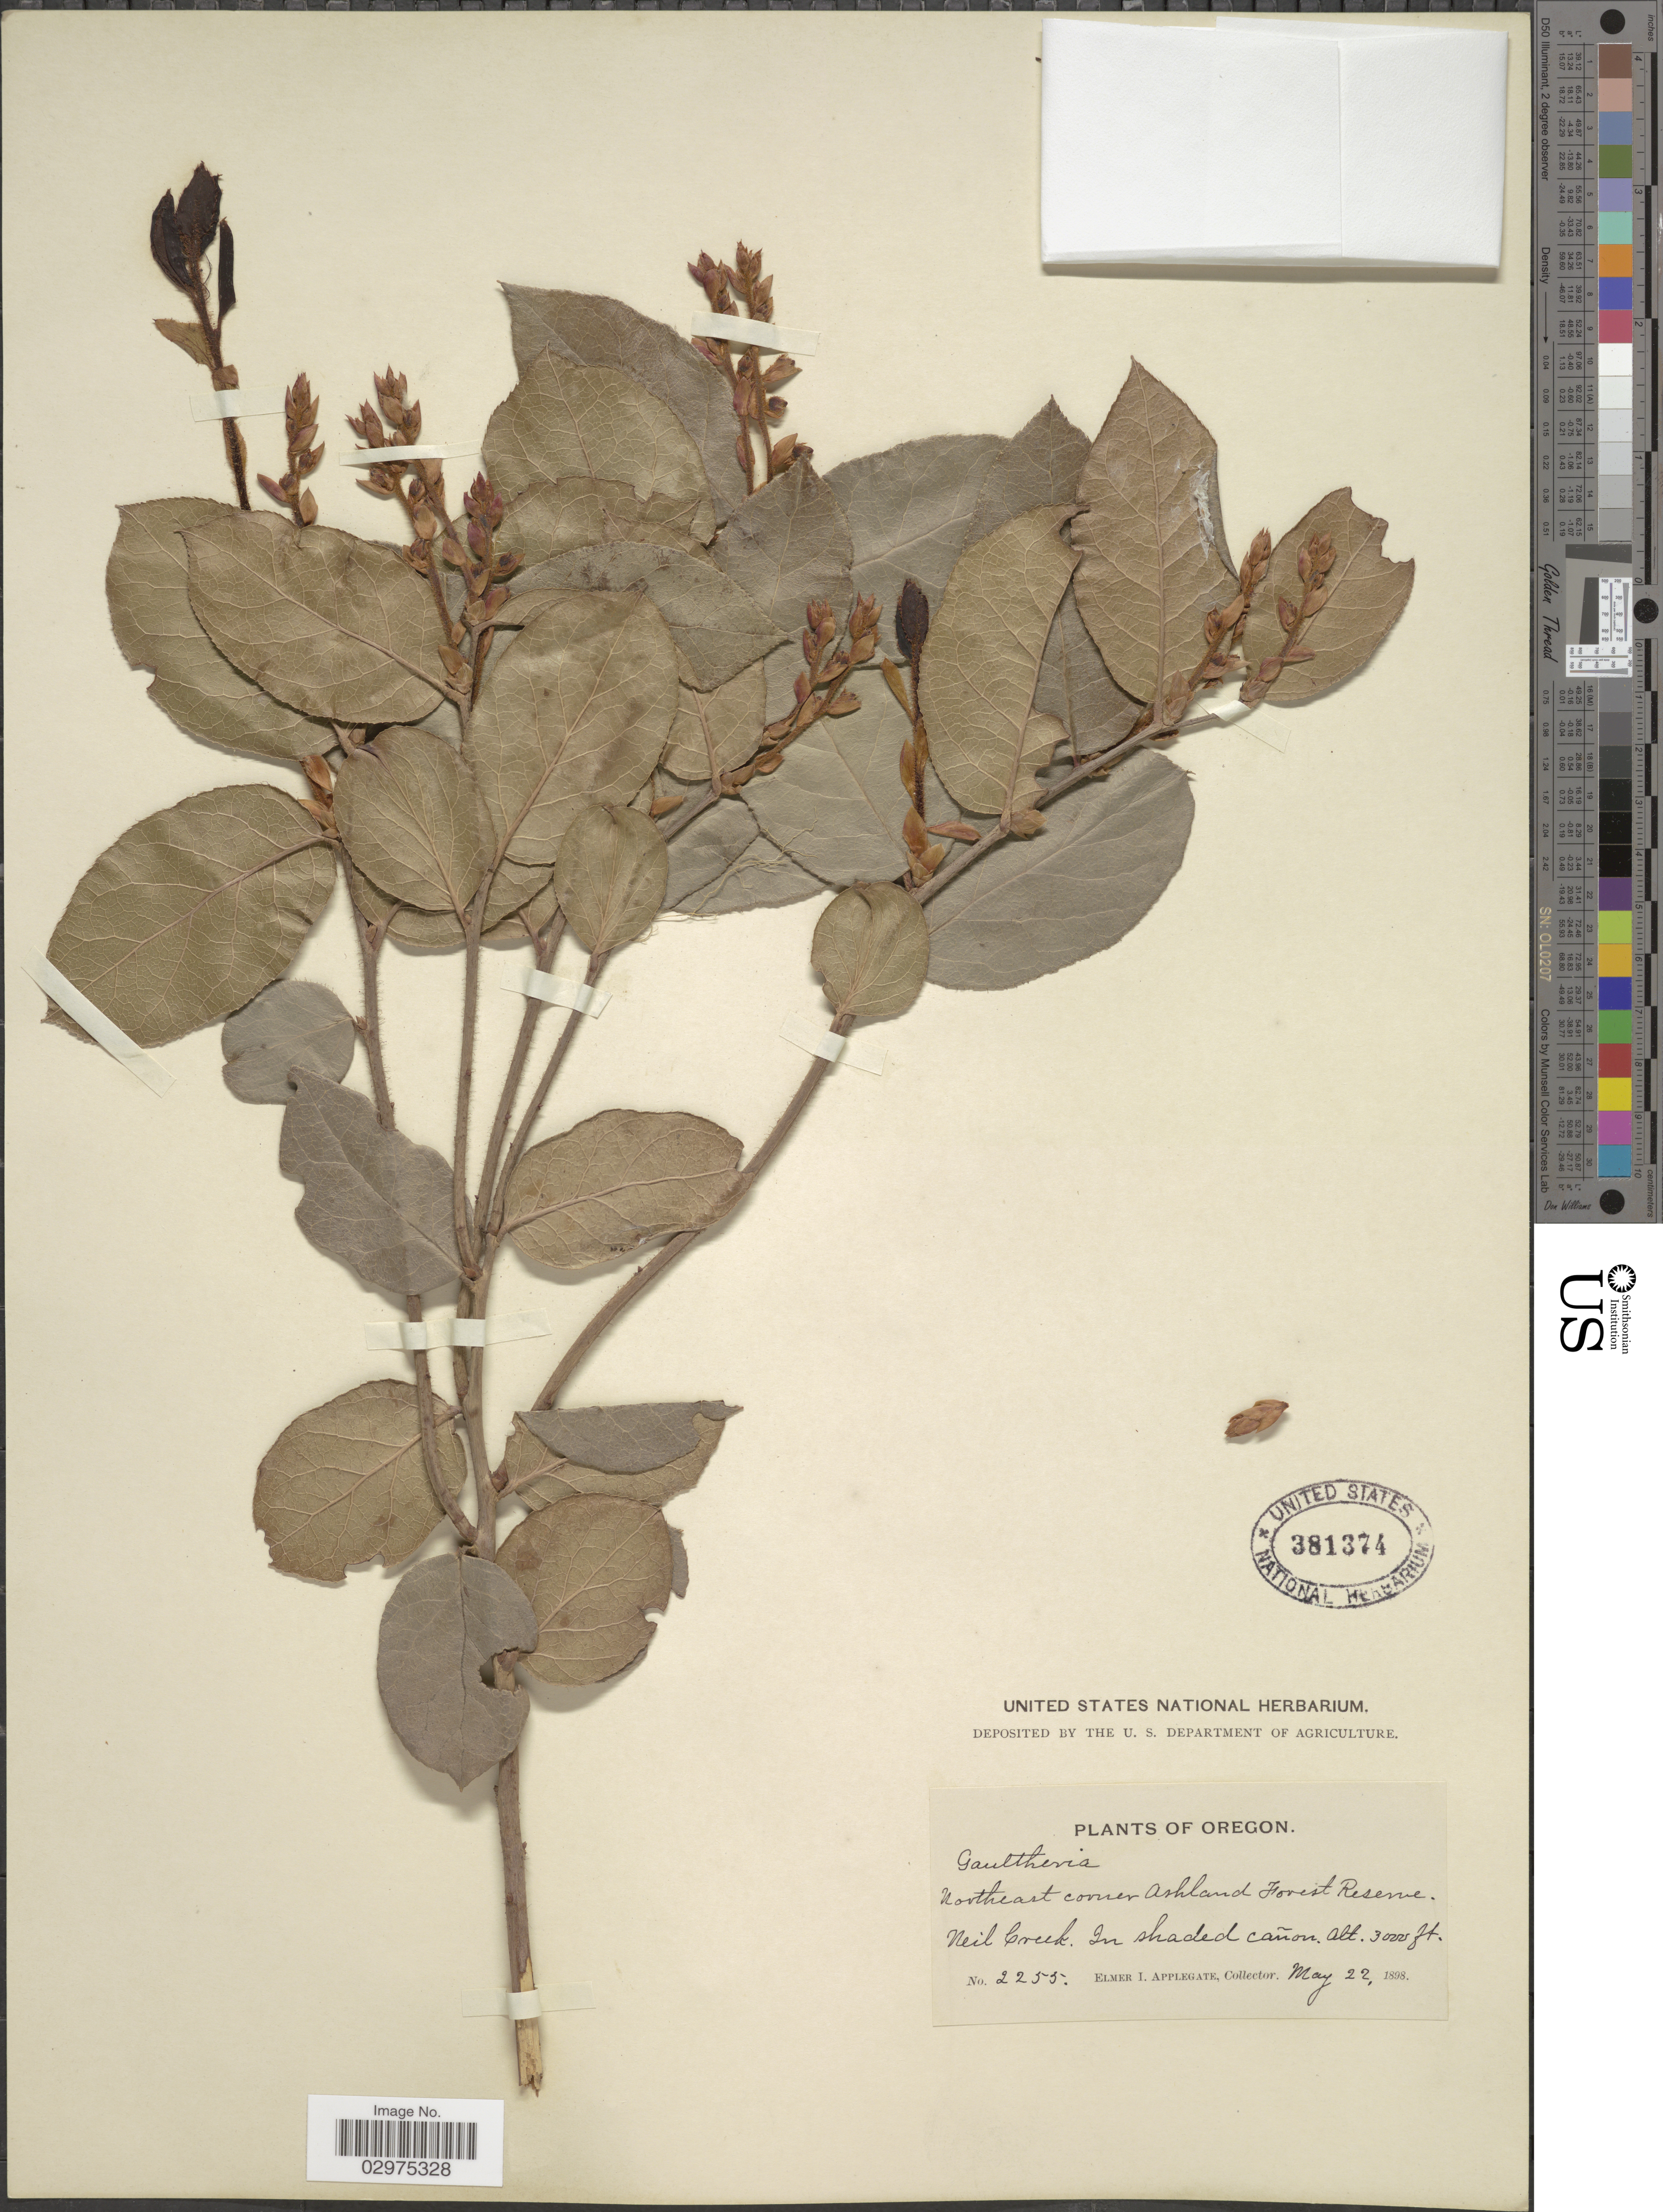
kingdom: Plantae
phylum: Tracheophyta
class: Magnoliopsida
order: Ericales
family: Ericaceae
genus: Gaultheria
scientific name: Gaultheria shallon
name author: Pursh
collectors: E. I. Applegate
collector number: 2255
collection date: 1898-05-22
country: United States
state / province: Oregon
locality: Northeast corner Ashland Forest Reserve. Neil Creek. In shaded cañon.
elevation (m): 914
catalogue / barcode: US 381374